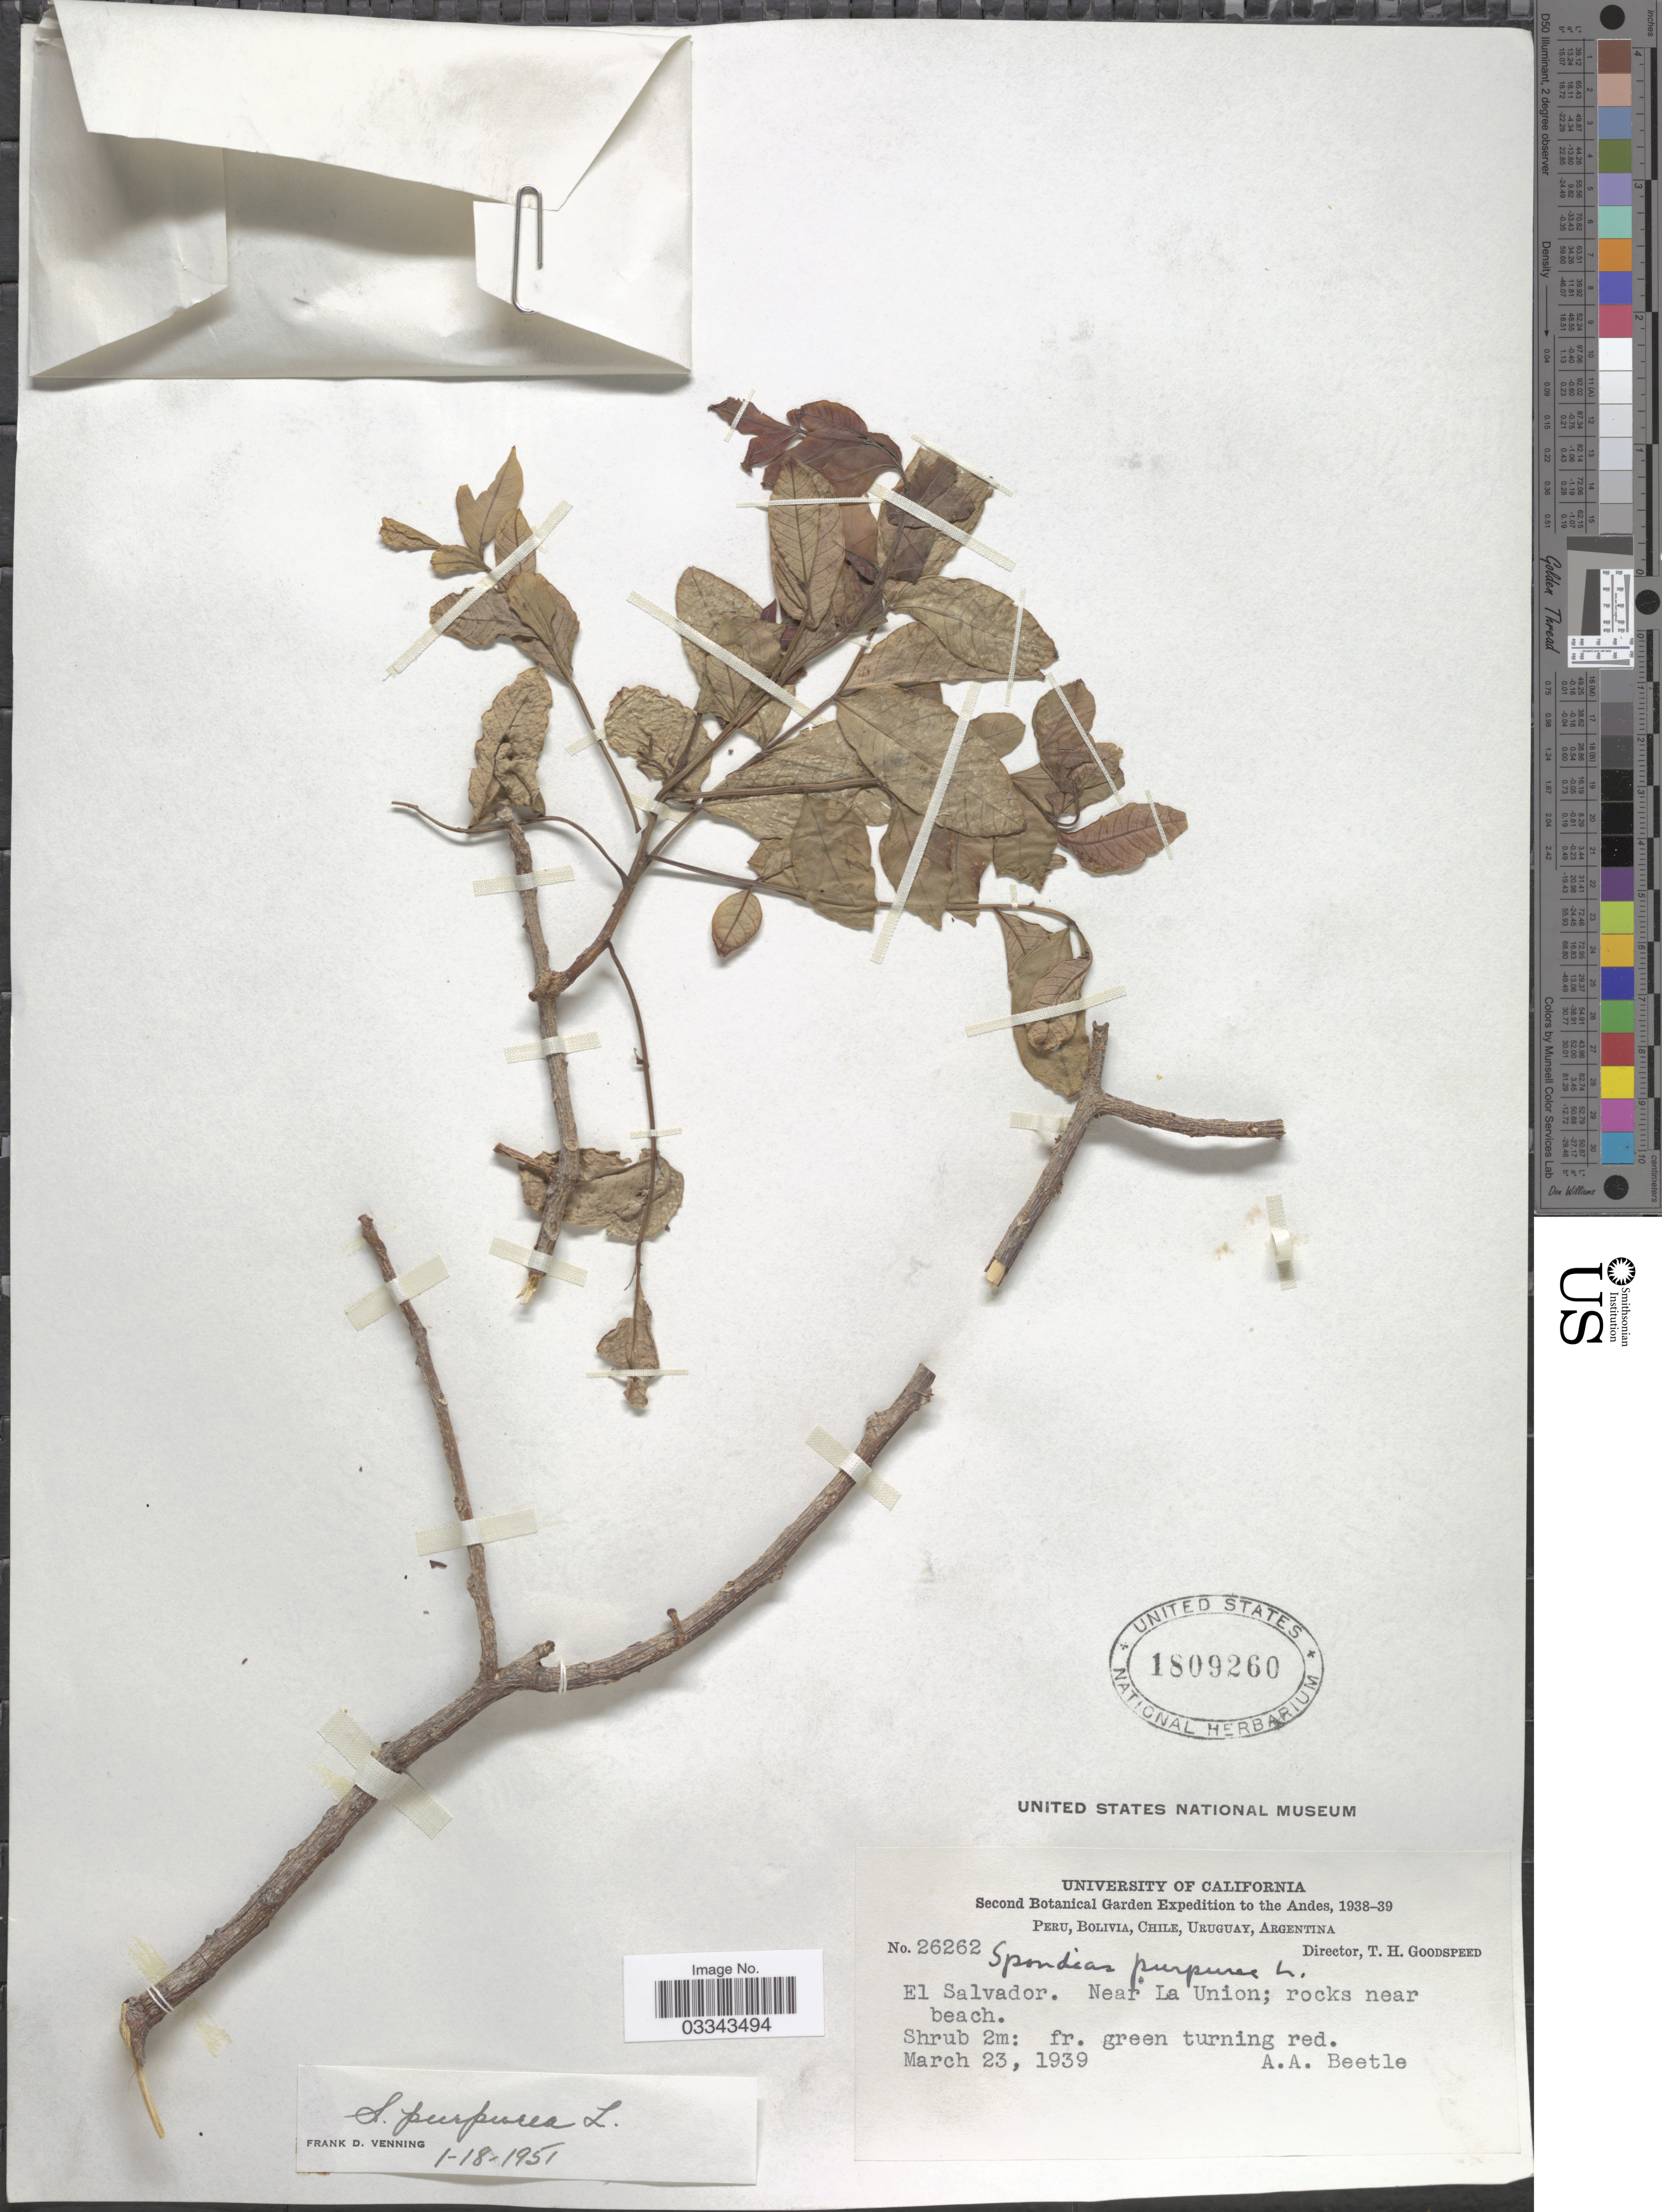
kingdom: Plantae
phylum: Tracheophyta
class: Magnoliopsida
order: Sapindales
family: Anacardiaceae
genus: Spondias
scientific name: Spondias purpurea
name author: L.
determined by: Mitchell, John D.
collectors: A. A. Beetle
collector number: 26262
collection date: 1939-03-23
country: El Salvador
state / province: La Union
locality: The Andes, Near La Union; rocks near beach.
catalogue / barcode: US 1809260